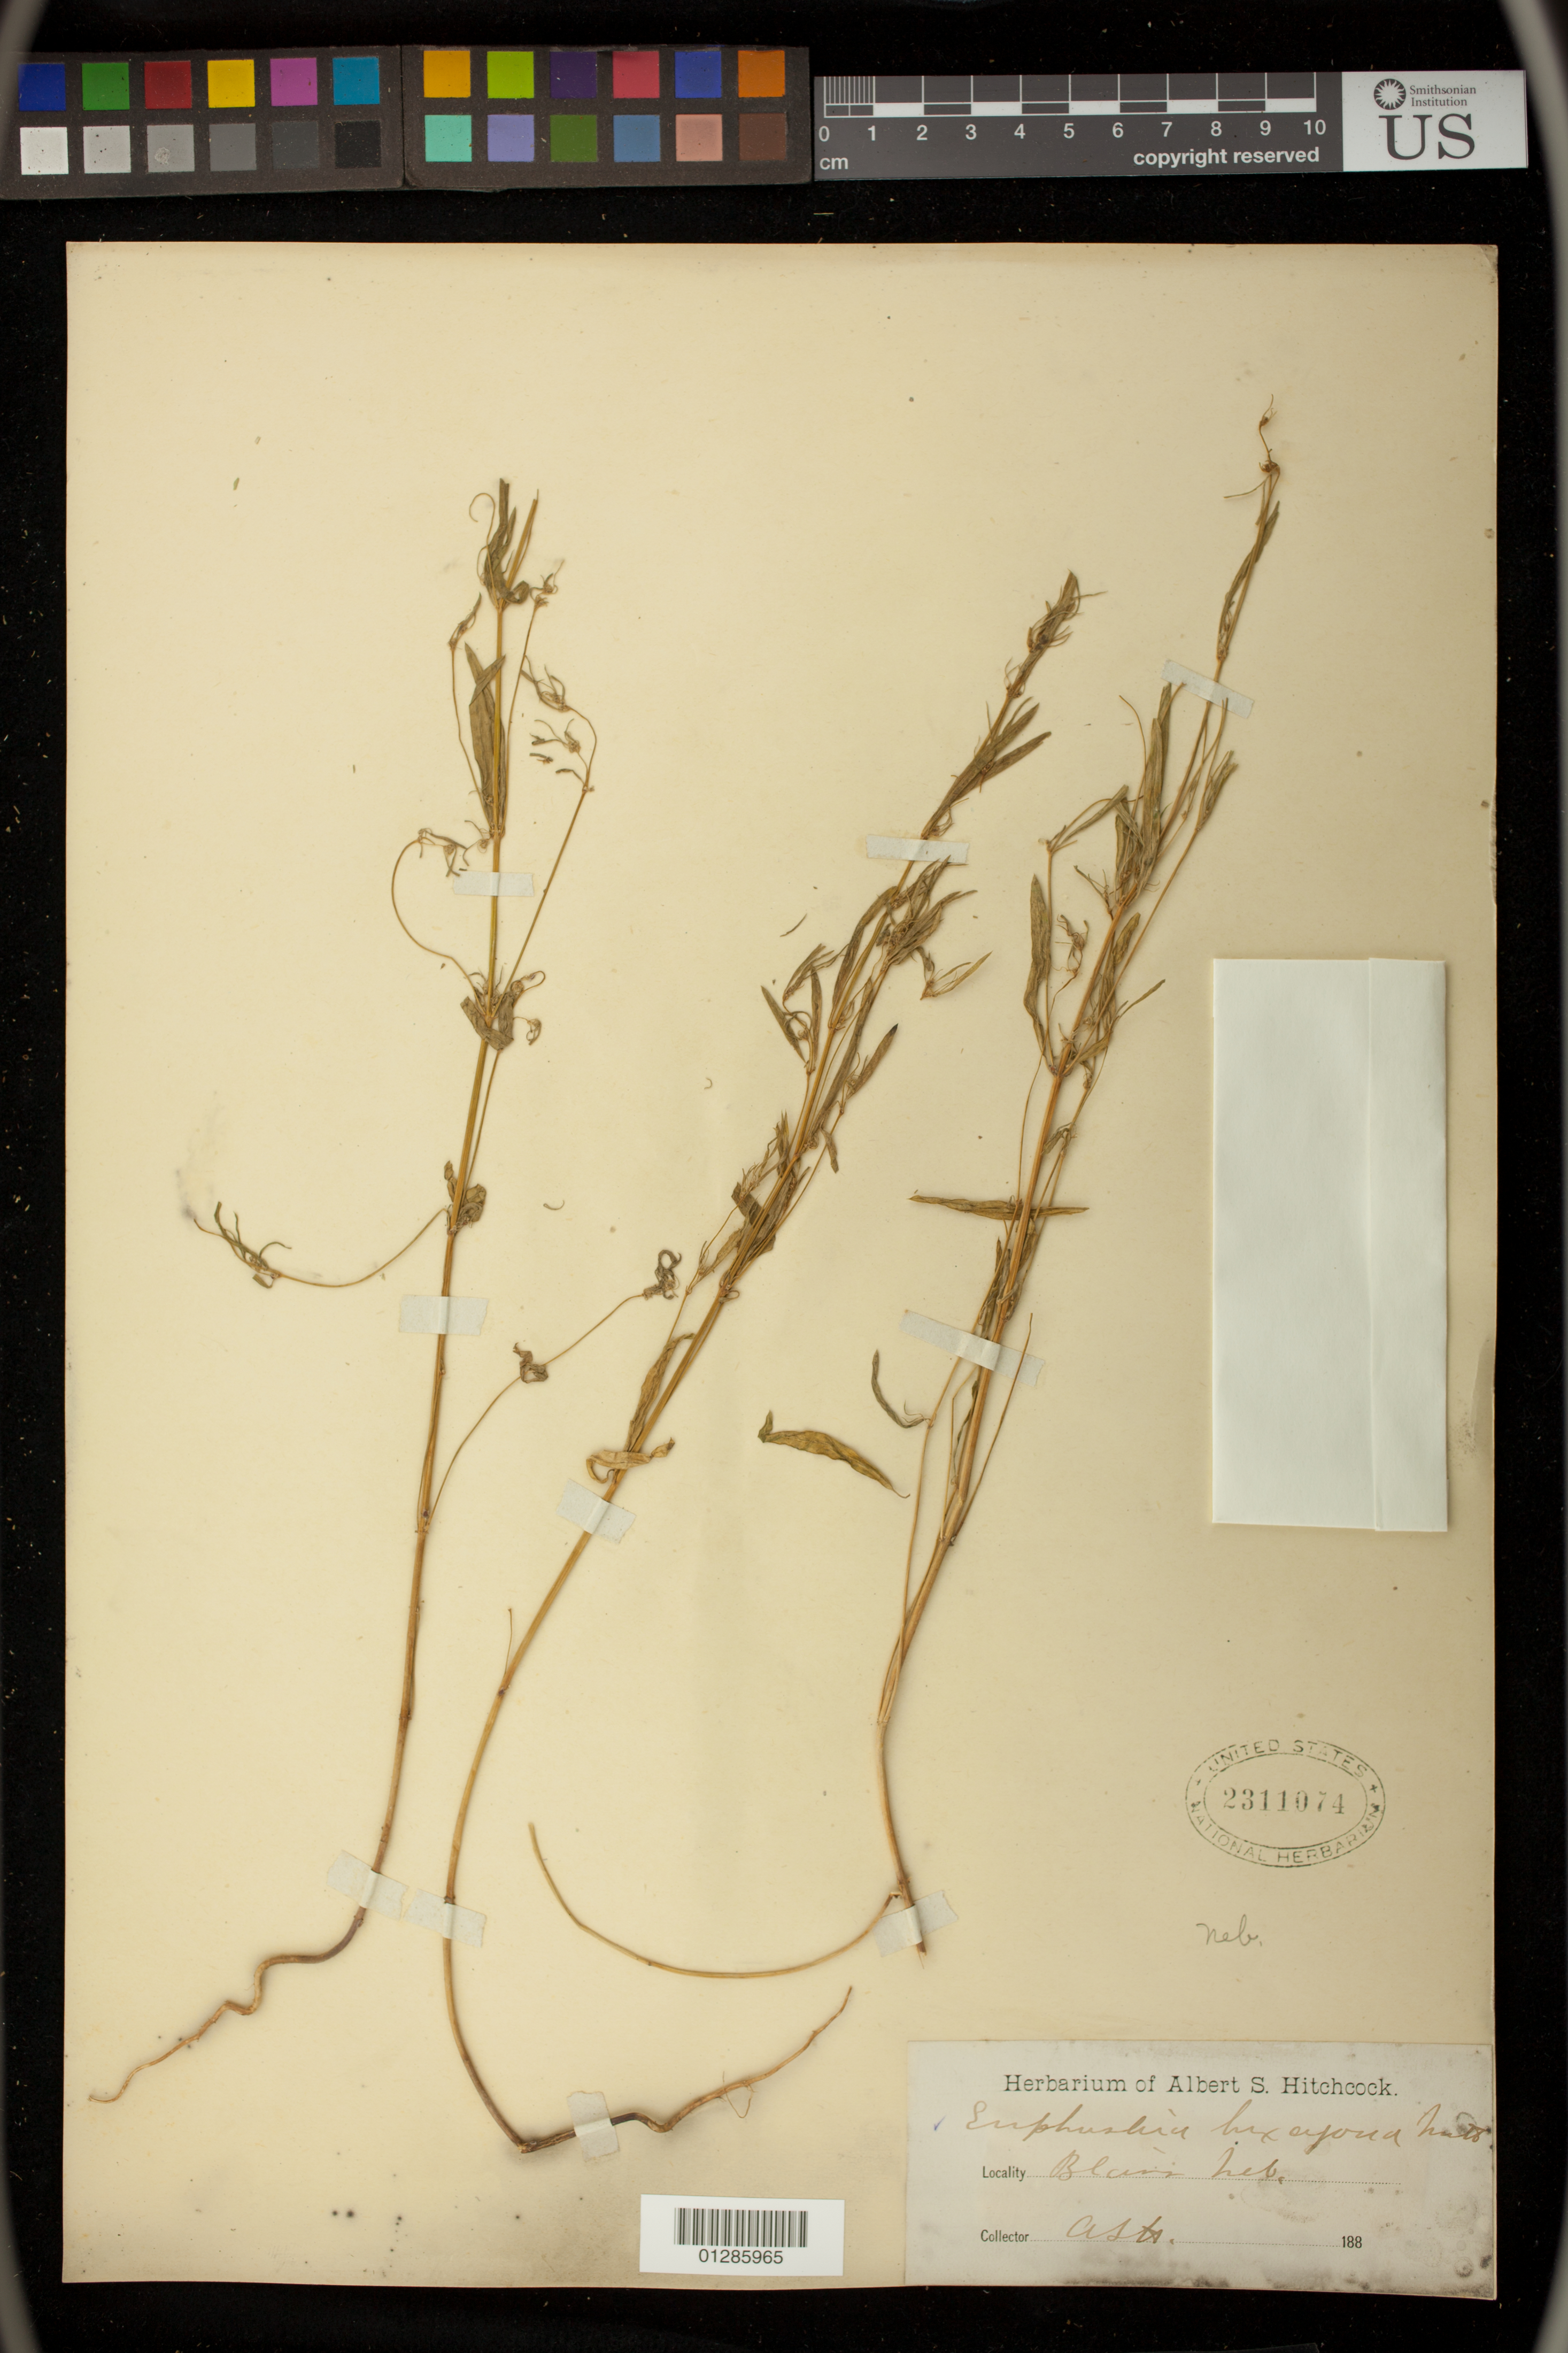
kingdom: Plantae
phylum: Tracheophyta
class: Magnoliopsida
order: Malpighiales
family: Euphorbiaceae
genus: Euphorbia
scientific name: Euphorbia hexagona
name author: Nutt. ex Spreng.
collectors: A. S. Hitchcock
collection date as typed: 188-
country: United States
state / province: Nebraska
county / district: Washington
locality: Blair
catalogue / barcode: US 2311074